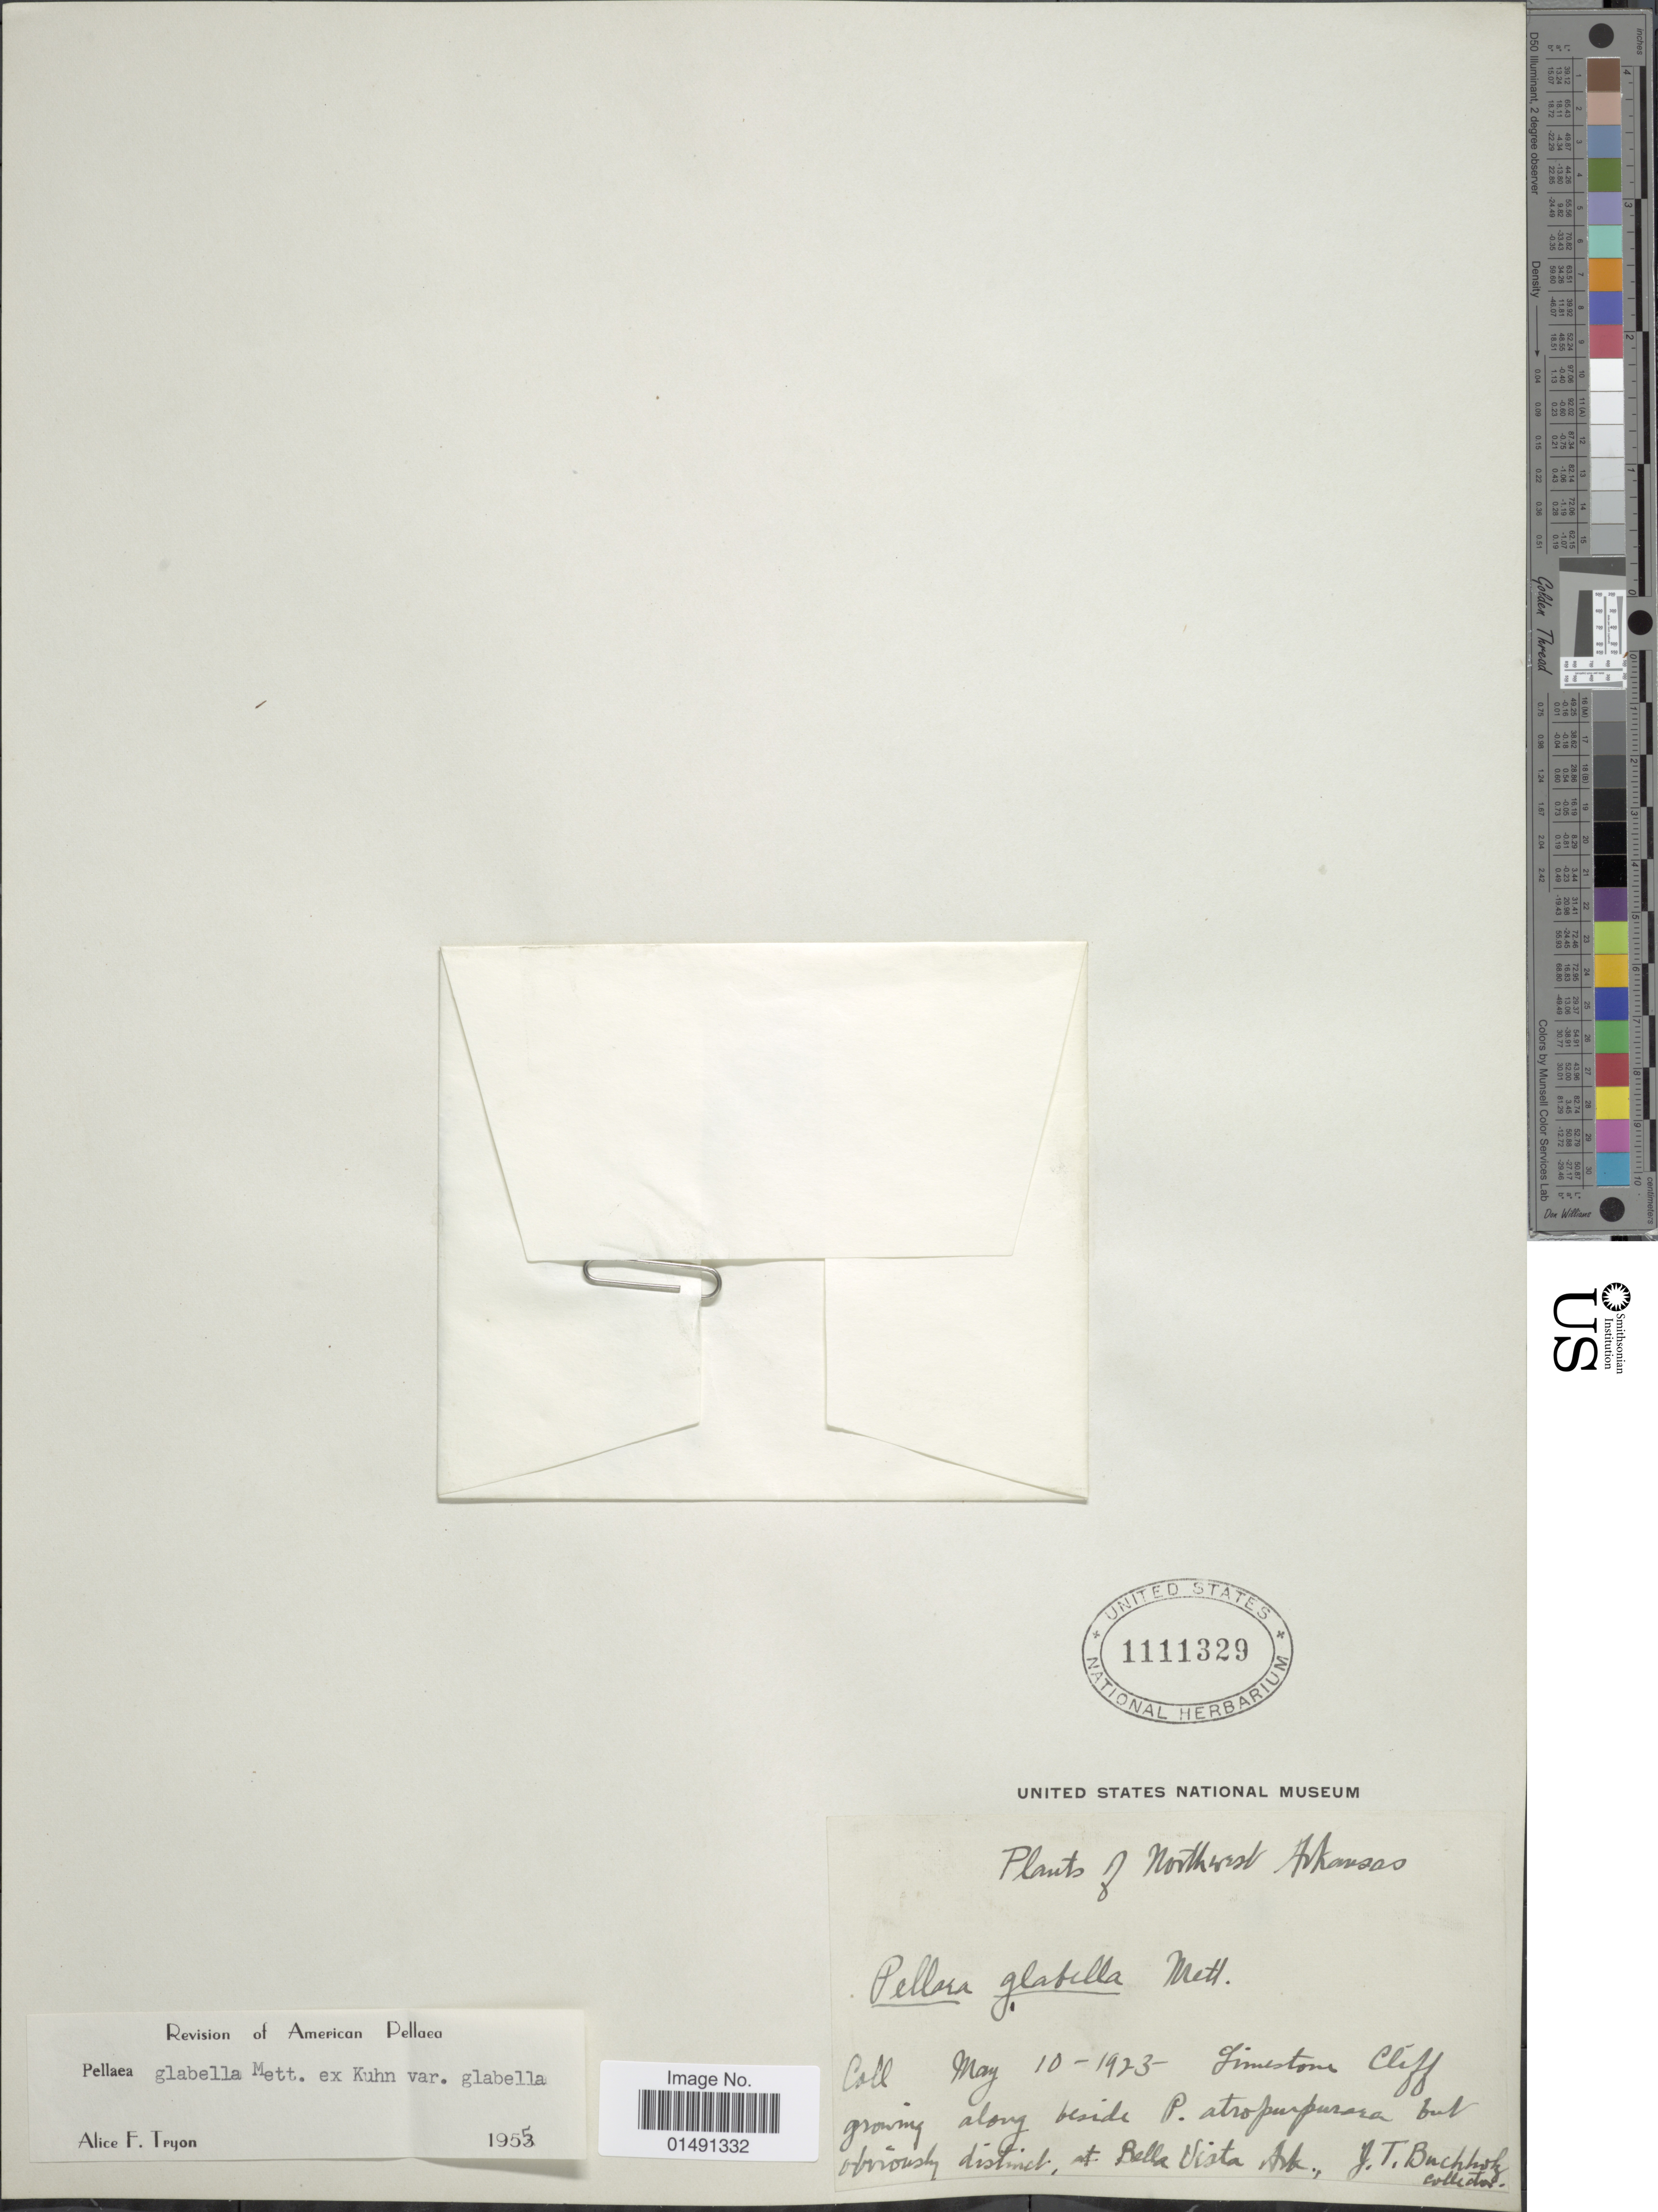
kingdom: Plantae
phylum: Tracheophyta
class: Polypodiopsida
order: Polypodiales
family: Pteridaceae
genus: Pellaea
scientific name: Pellaea glabella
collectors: J. T. Buchholz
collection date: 1923-05-10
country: United States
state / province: Arkansas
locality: Nortehrn Arkansas, at Bella Vista Ark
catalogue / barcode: US 1111329